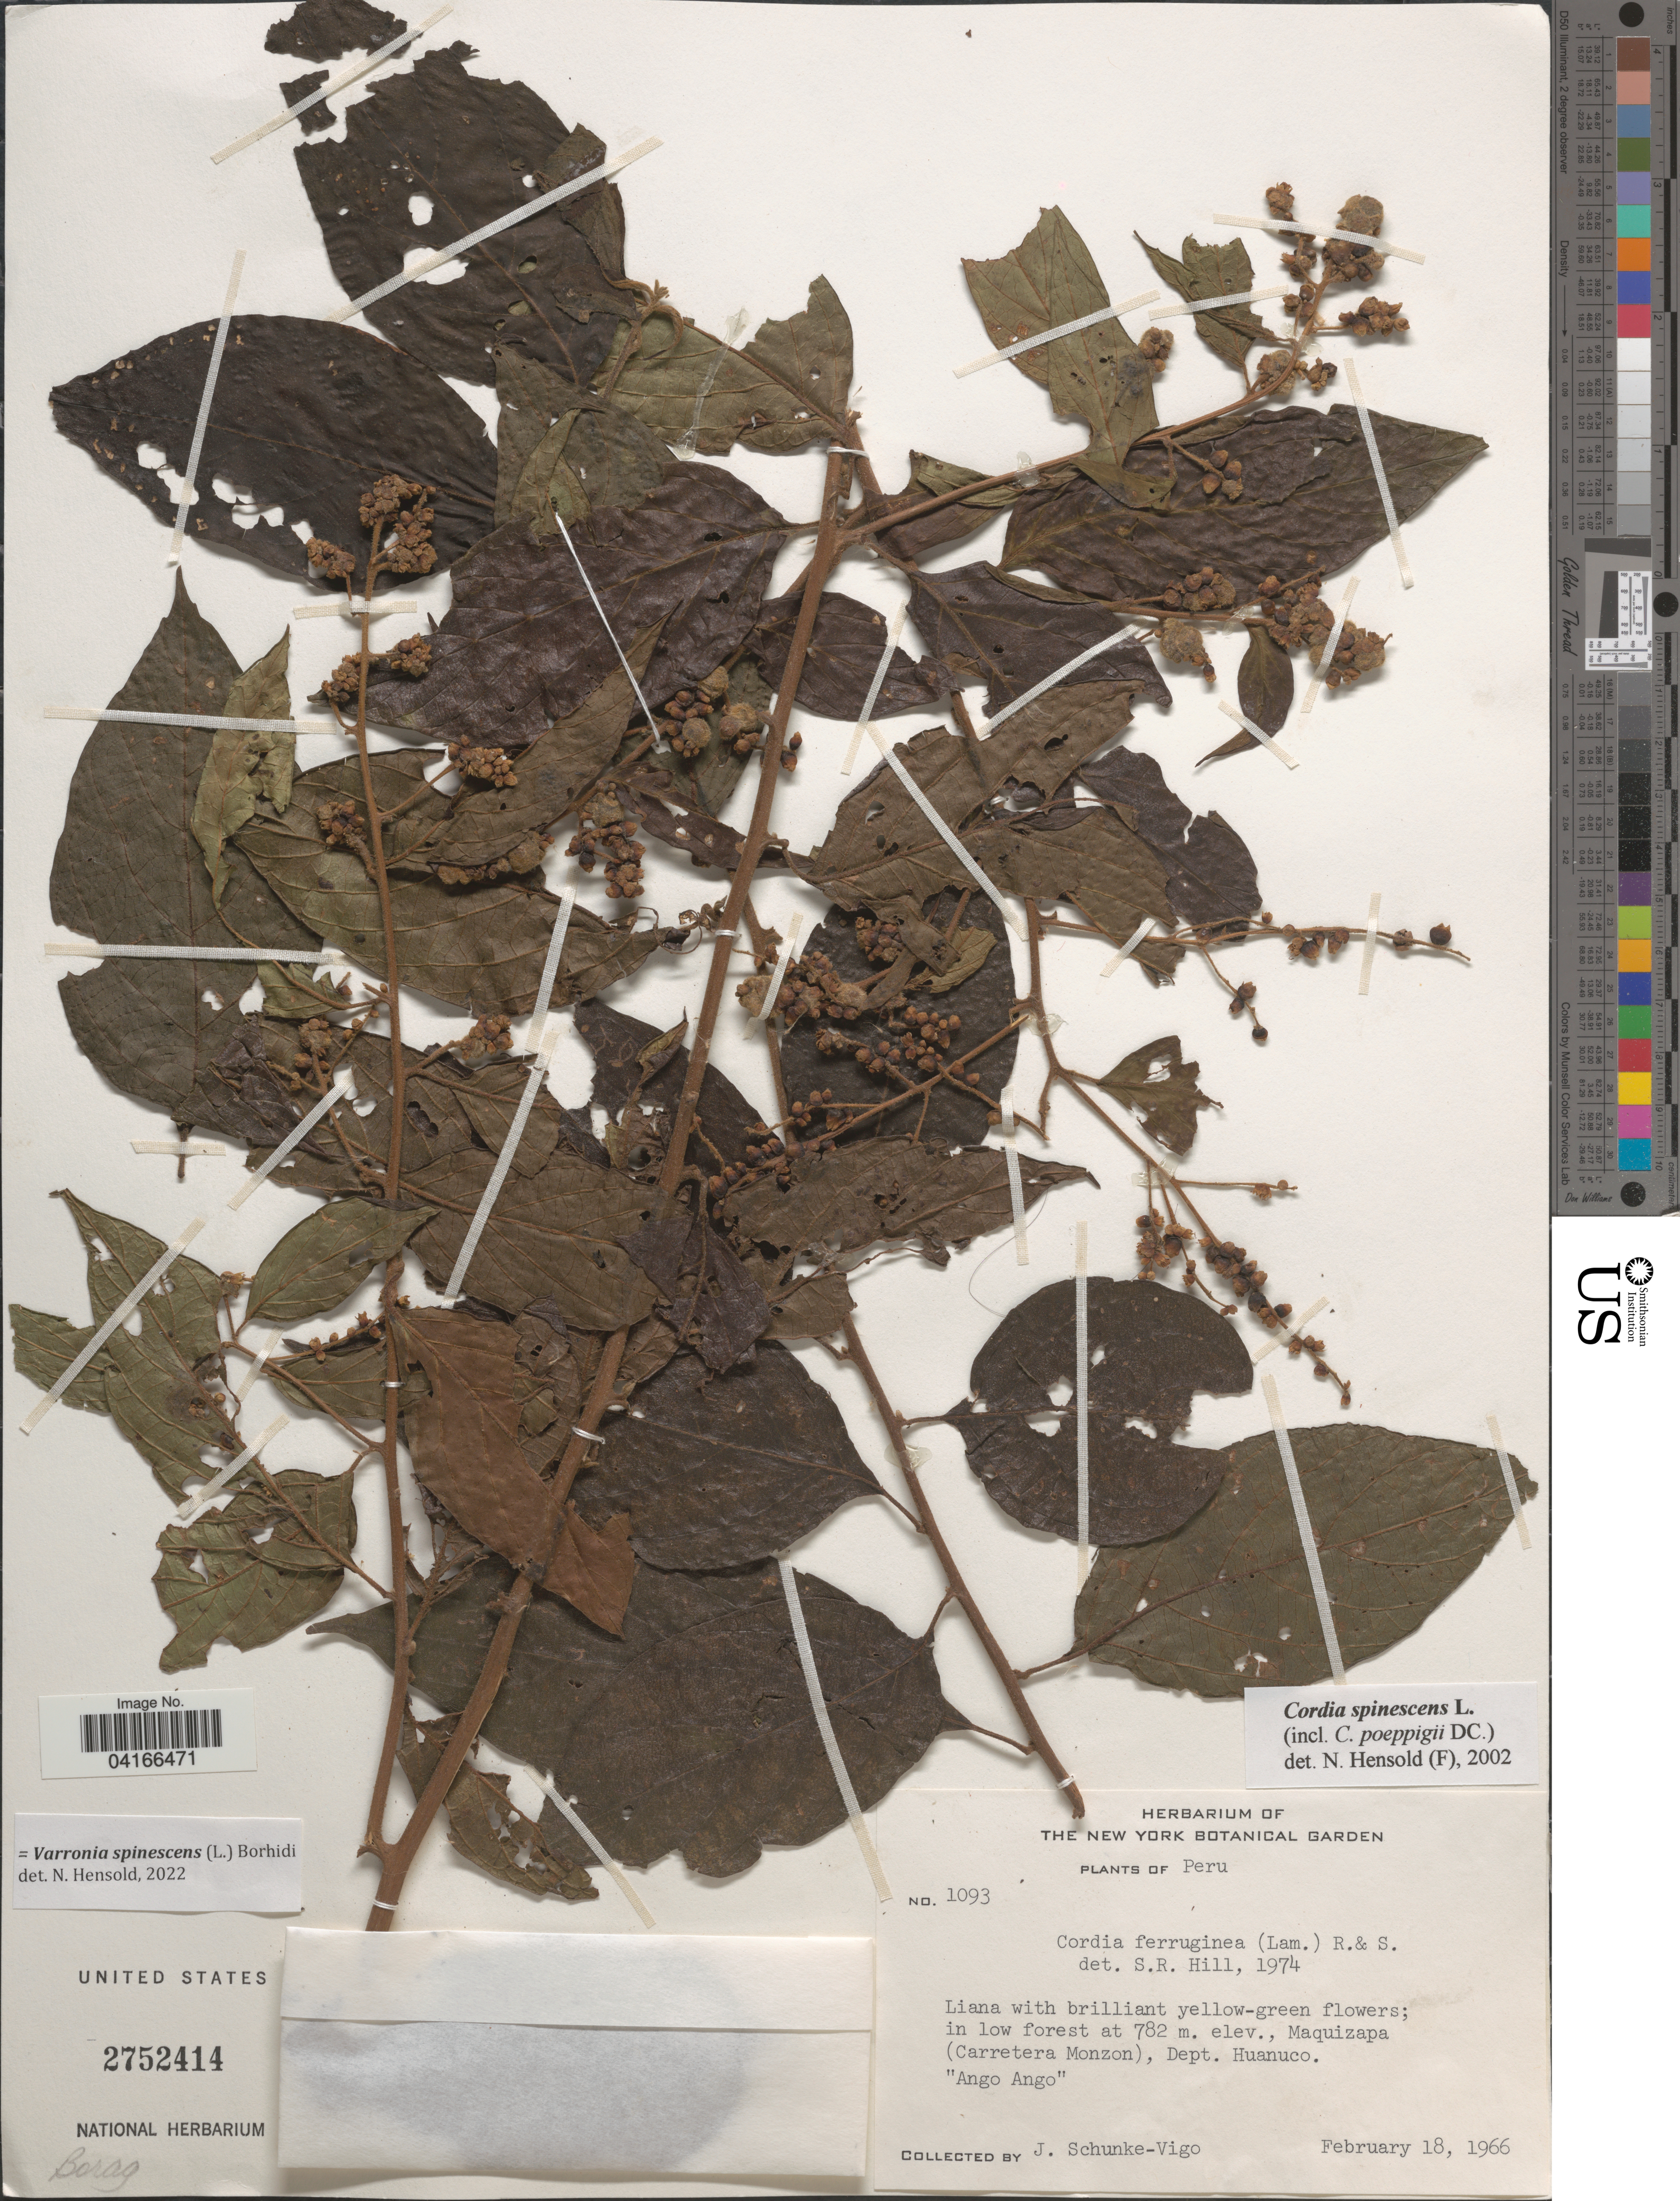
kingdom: Plantae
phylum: Tracheophyta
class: Magnoliopsida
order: Boraginales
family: Cordiaceae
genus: Varronia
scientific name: Varronia spinescens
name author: (L.) Borhidi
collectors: J. Schunke Vigo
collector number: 1093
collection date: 1966-02-18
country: Peru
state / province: Huanuco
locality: Maquizapa (Carretera Monzon), Dept. Huanuco. "Ango Ango".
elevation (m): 782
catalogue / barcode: US 2752414